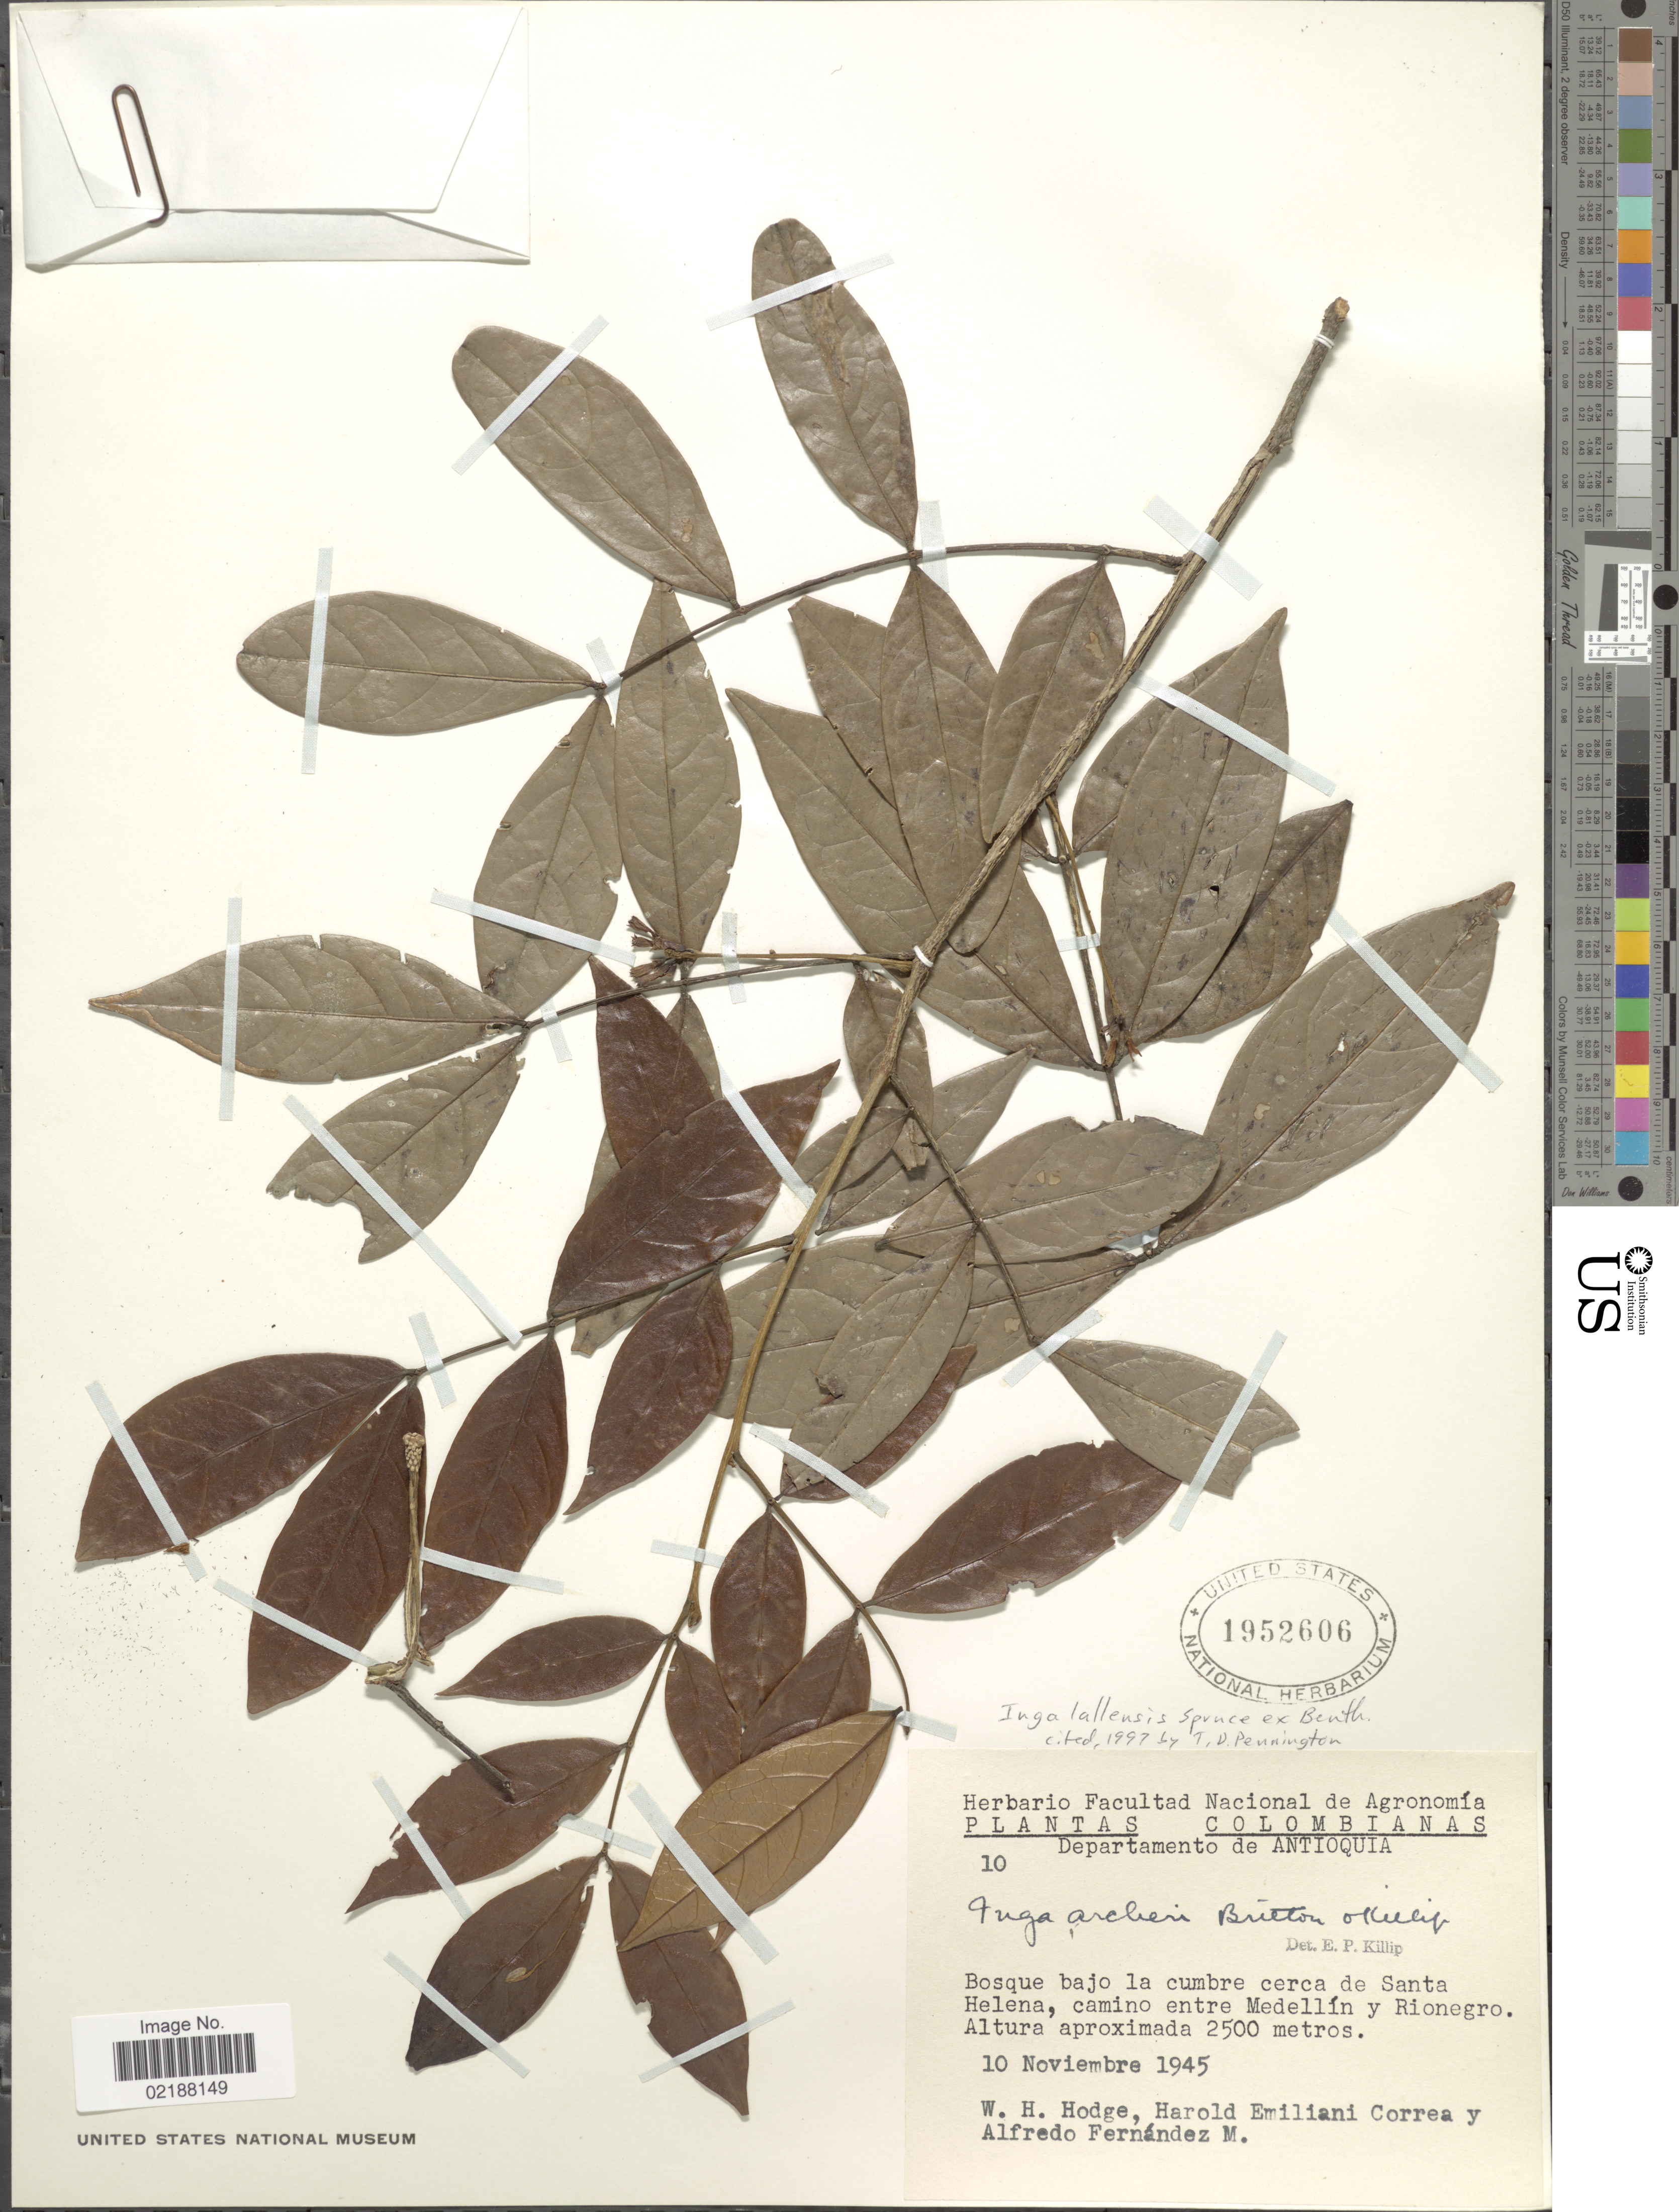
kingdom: Plantae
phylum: Tracheophyta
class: Magnoliopsida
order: Fabales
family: Fabaceae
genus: Inga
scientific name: Inga lallensis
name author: Spruce & Benth.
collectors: W. Hodge, H. Correa & A. Fernández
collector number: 10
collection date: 1945-11-10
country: Colombia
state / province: Antioquia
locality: Departamento de Antioquia. Bosque bajo la cumbre cerca de Santa Helena, camino entre Medellín y Rionegro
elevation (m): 2500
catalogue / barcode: US 1952606